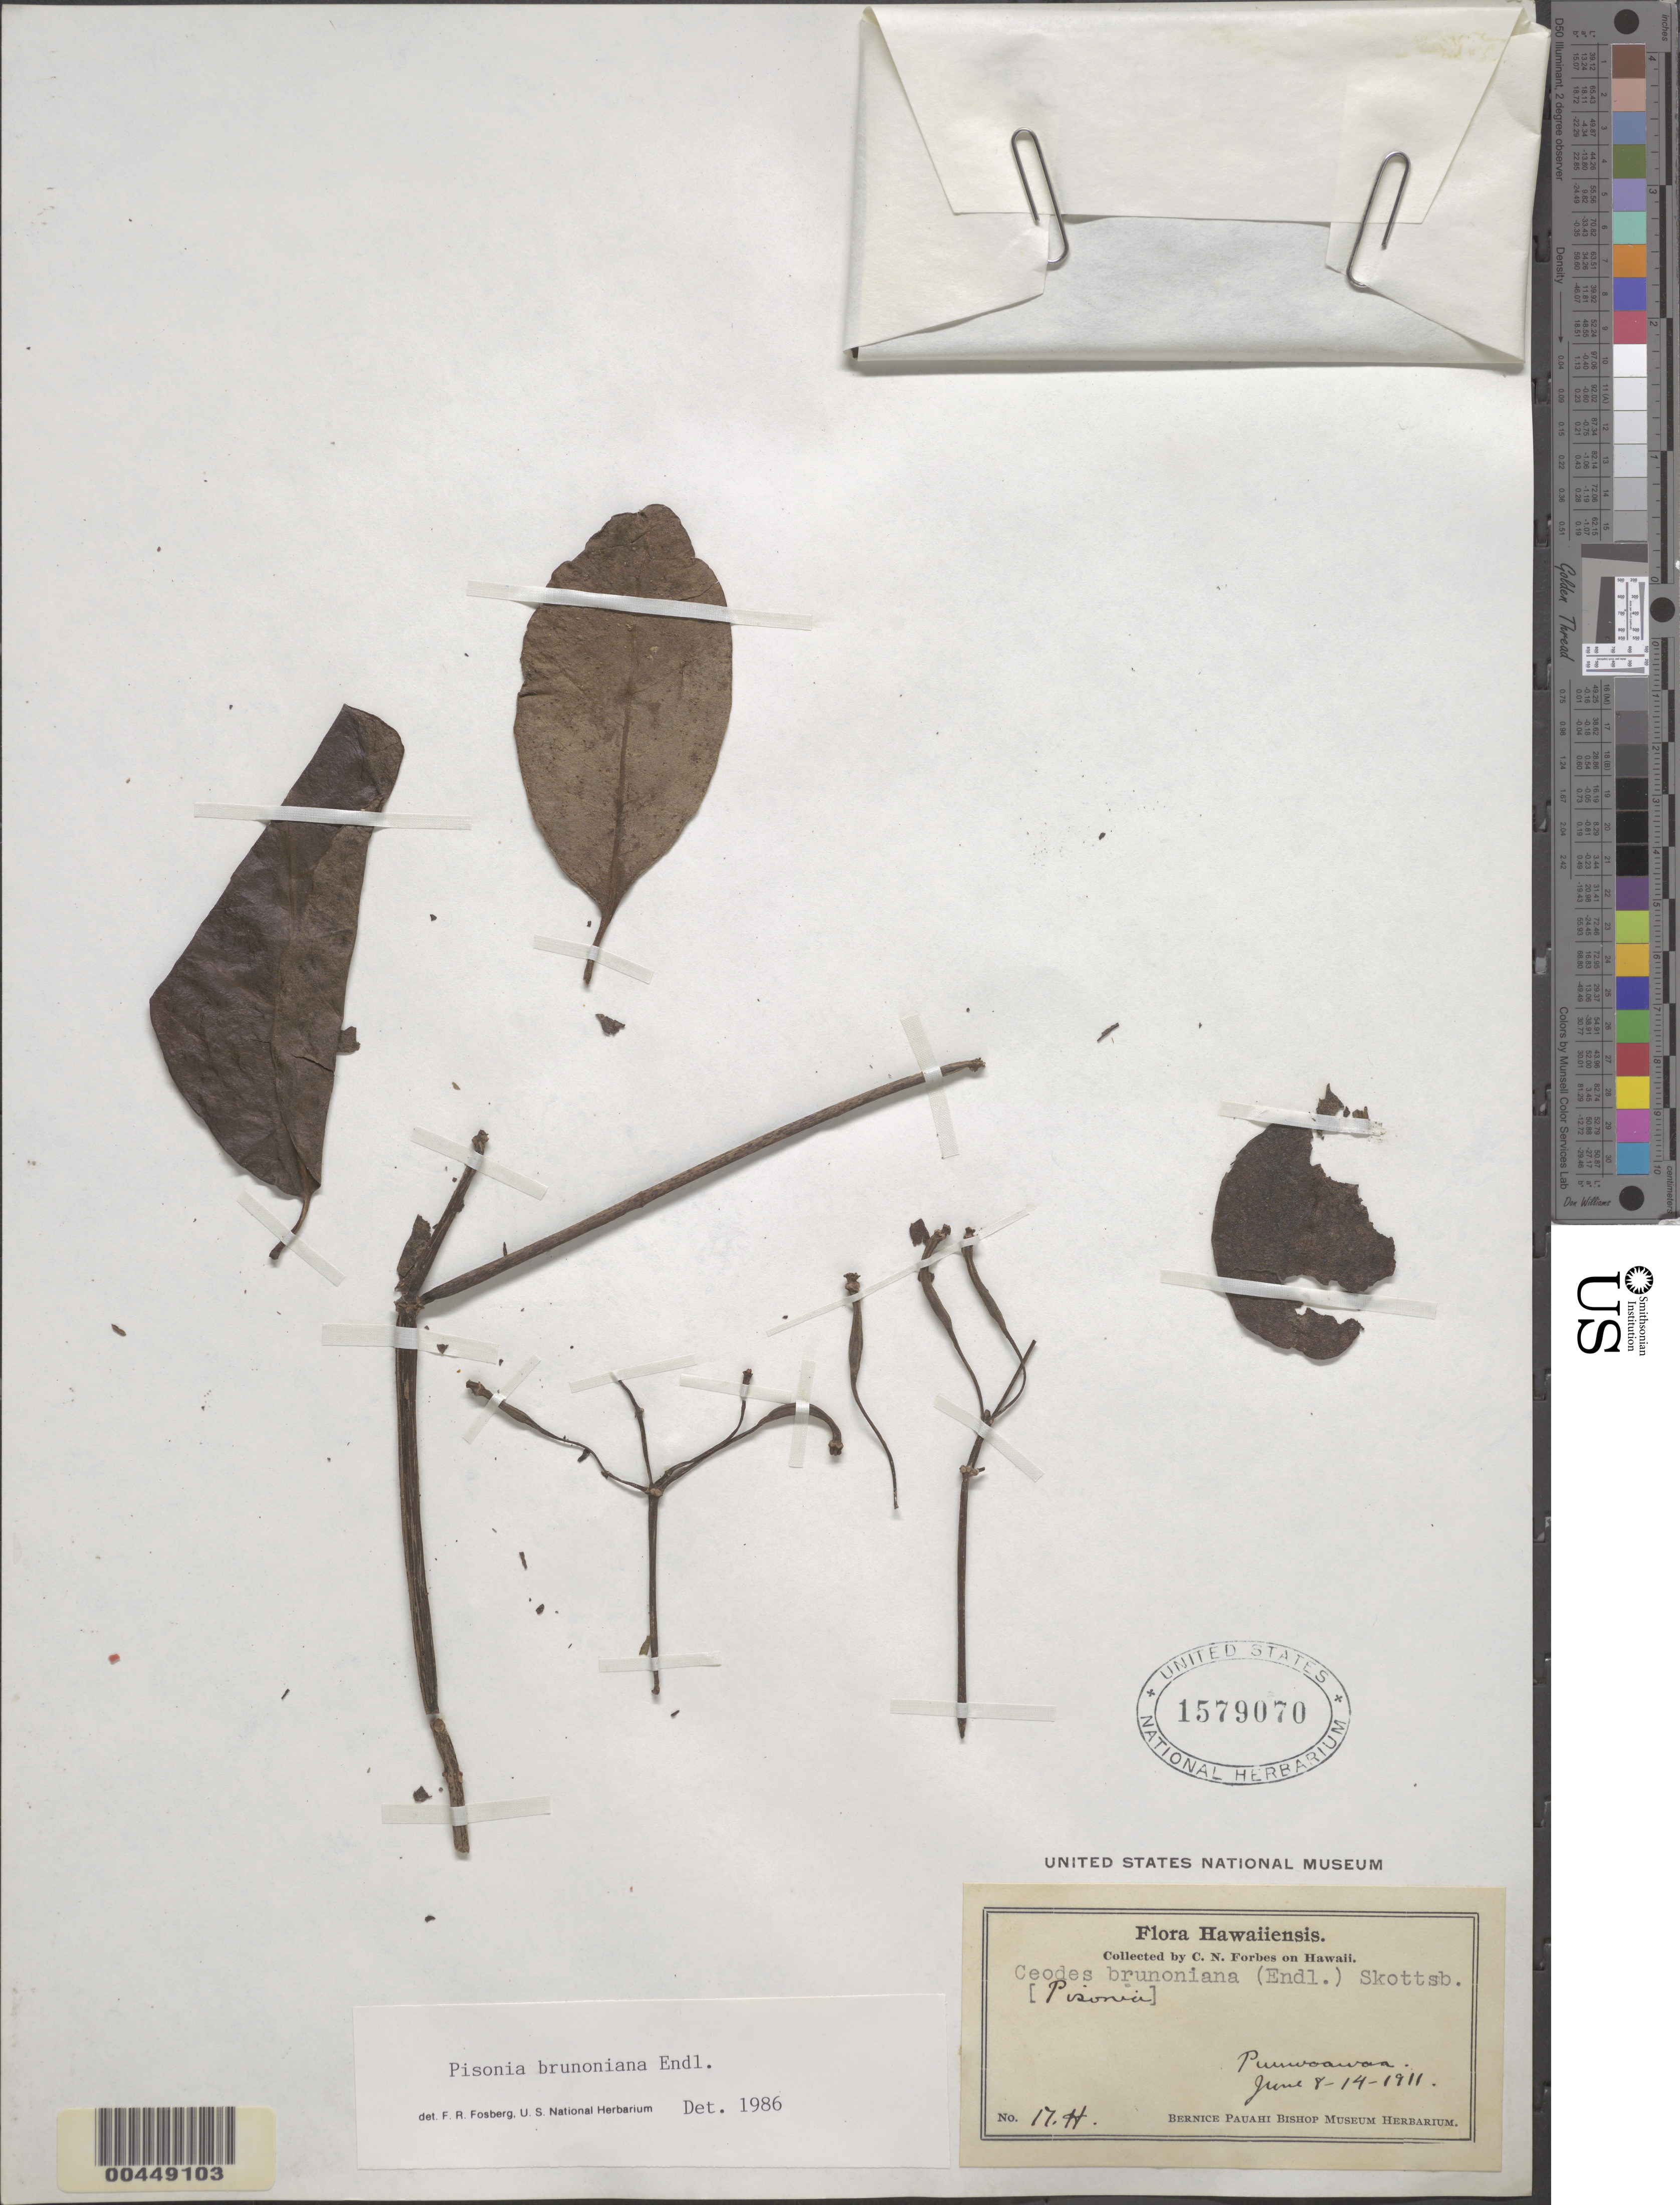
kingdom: Plantae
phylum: Tracheophyta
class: Magnoliopsida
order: Caryophyllales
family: Nyctaginaceae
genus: Ceodes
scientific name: Ceodes brunoniana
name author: (Endl.) Skottsb.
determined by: Wagner, W. L., (BOT), Smithsonian Institution - National Museum of Natural History (UNITED STATES)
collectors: C. N. Forbes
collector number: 17.H.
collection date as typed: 8 Jun 1911 to 14 Jun 1911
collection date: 1911-06-08/1911-06-14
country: United States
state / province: Hawaii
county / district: Hawaii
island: Hawaii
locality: Puuwaawaa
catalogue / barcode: US 1579070